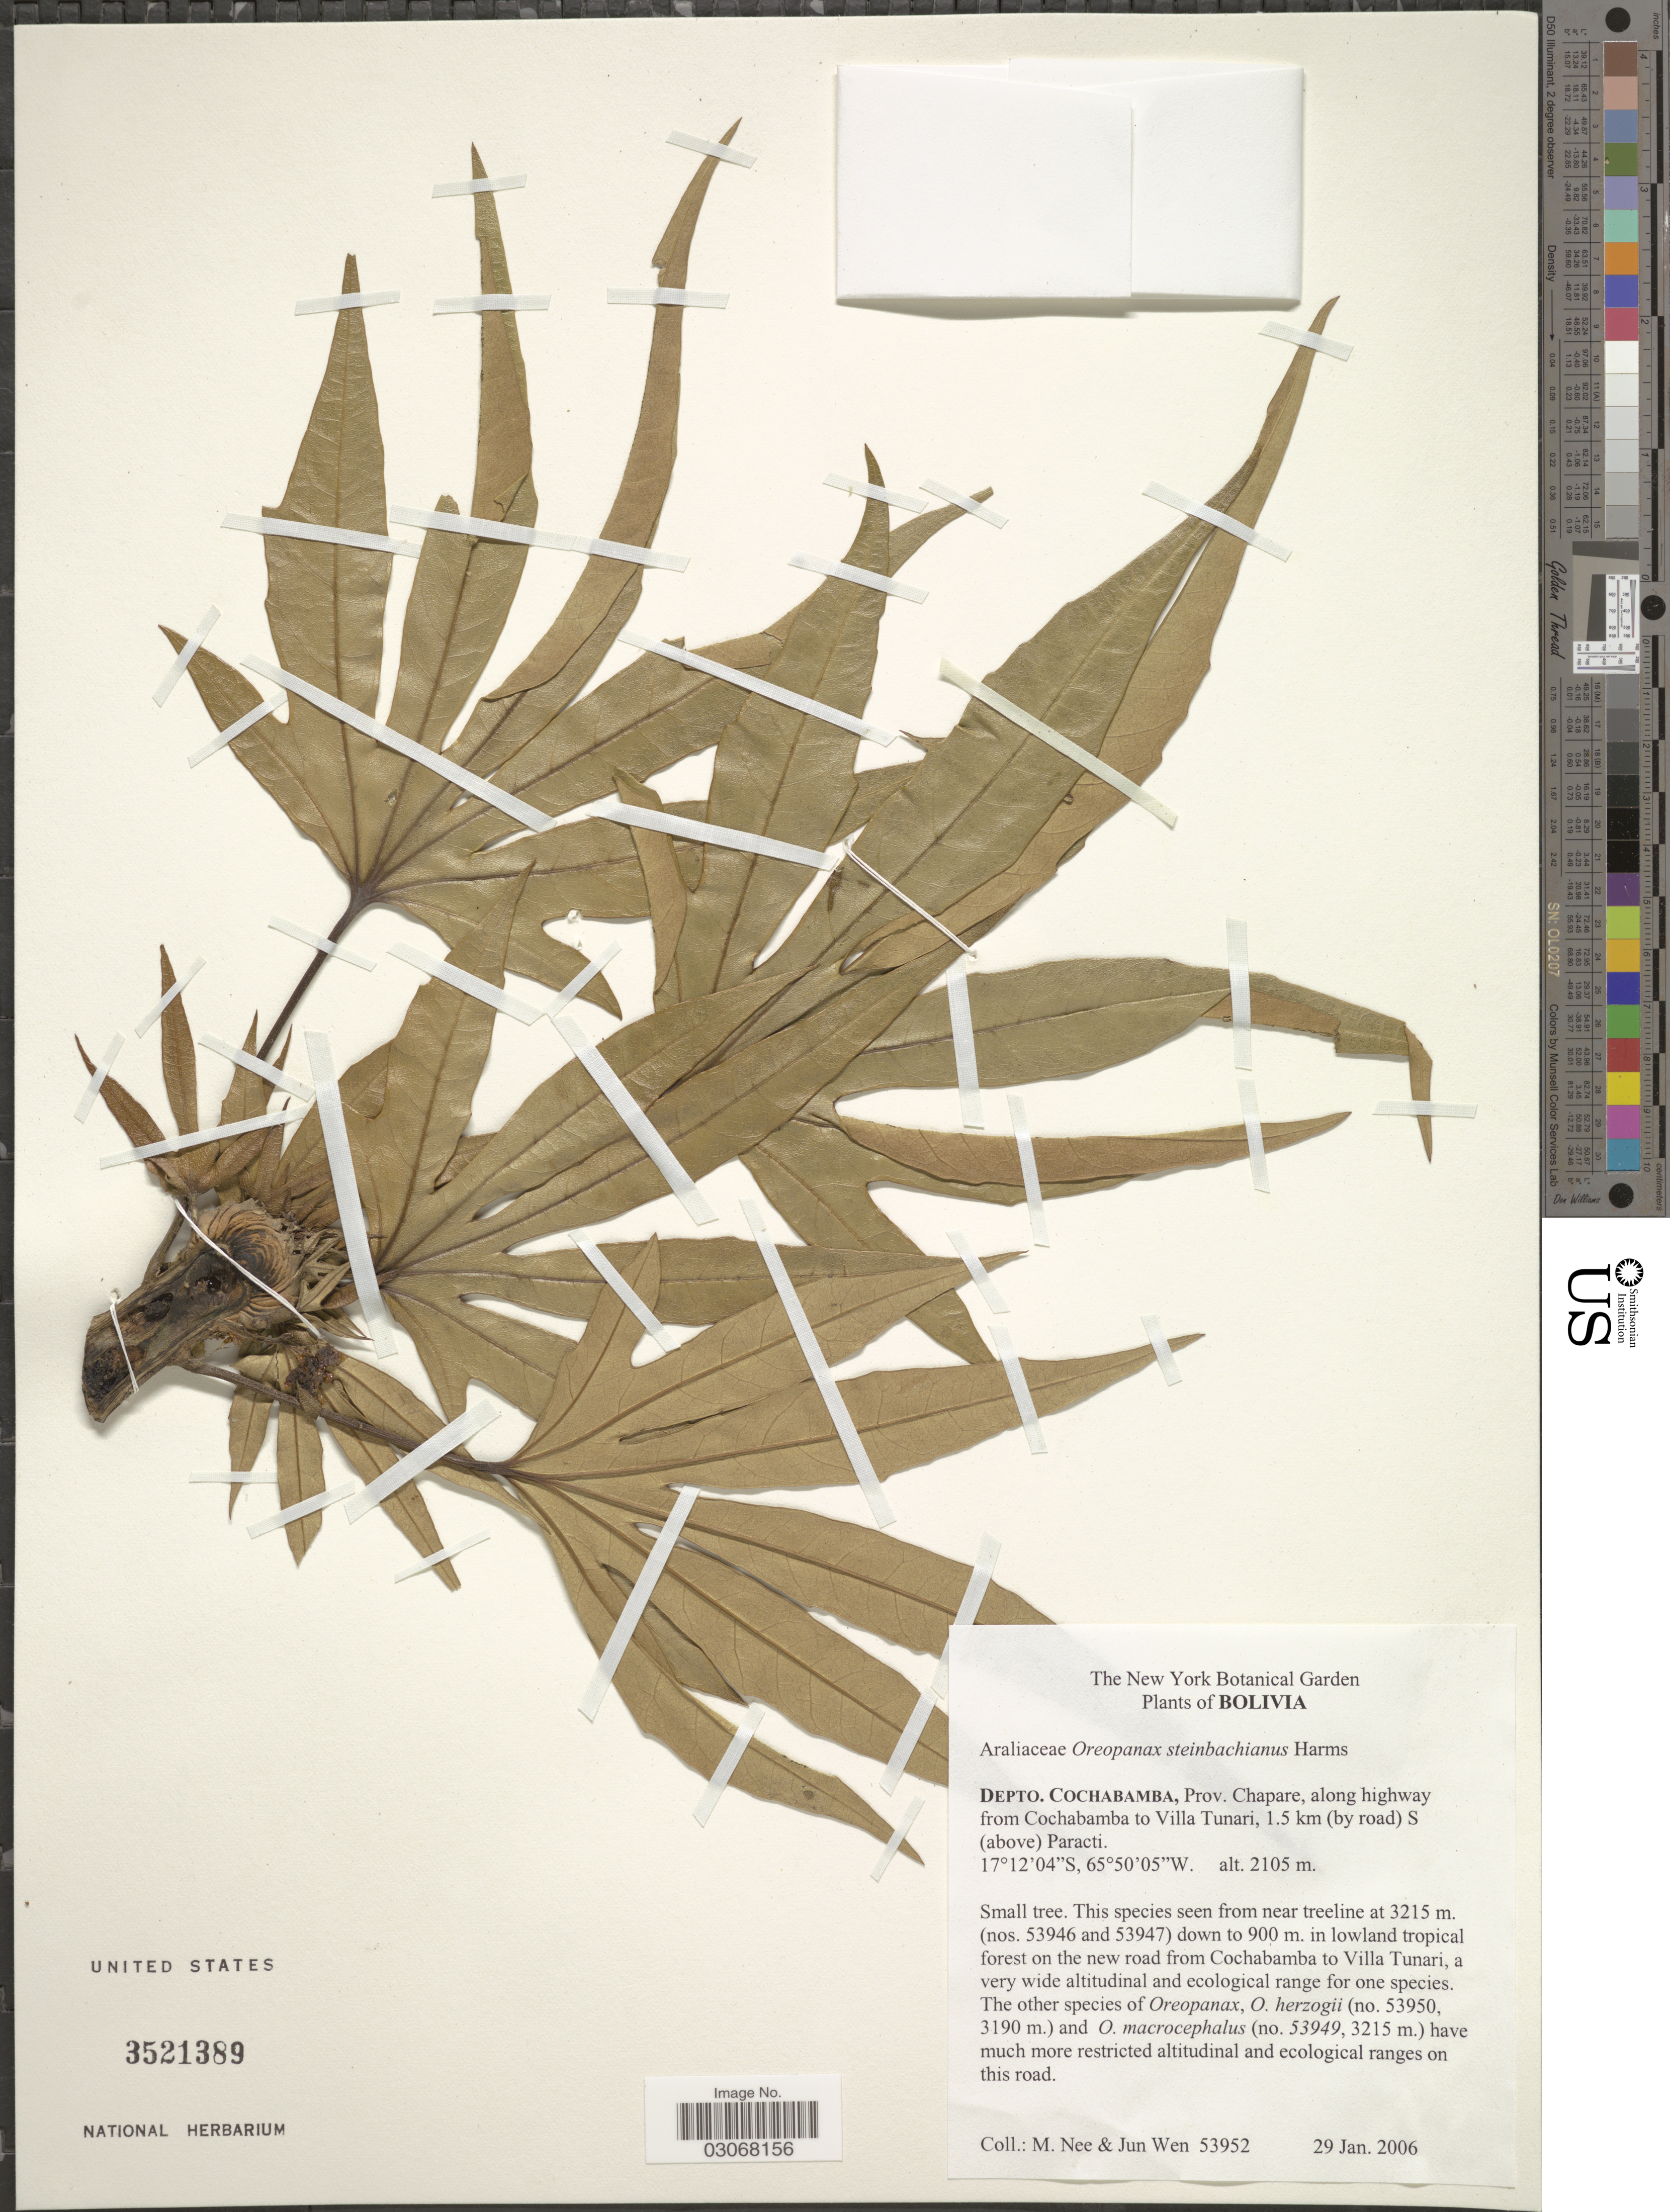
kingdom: Plantae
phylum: Tracheophyta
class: Magnoliopsida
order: Apiales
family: Araliaceae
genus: Oreopanax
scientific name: Oreopanax steinbachianus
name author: Harms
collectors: M. Nee & J. Wen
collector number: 53952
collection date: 2006-01-29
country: Bolivia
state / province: Cochabamba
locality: Depto. Cochabamba, Prov. Chapare, along highway from Cochabamba to Villa Tunari, 1.5 km (by road) S (above) Paracti.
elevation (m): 2105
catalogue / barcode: US 3521389